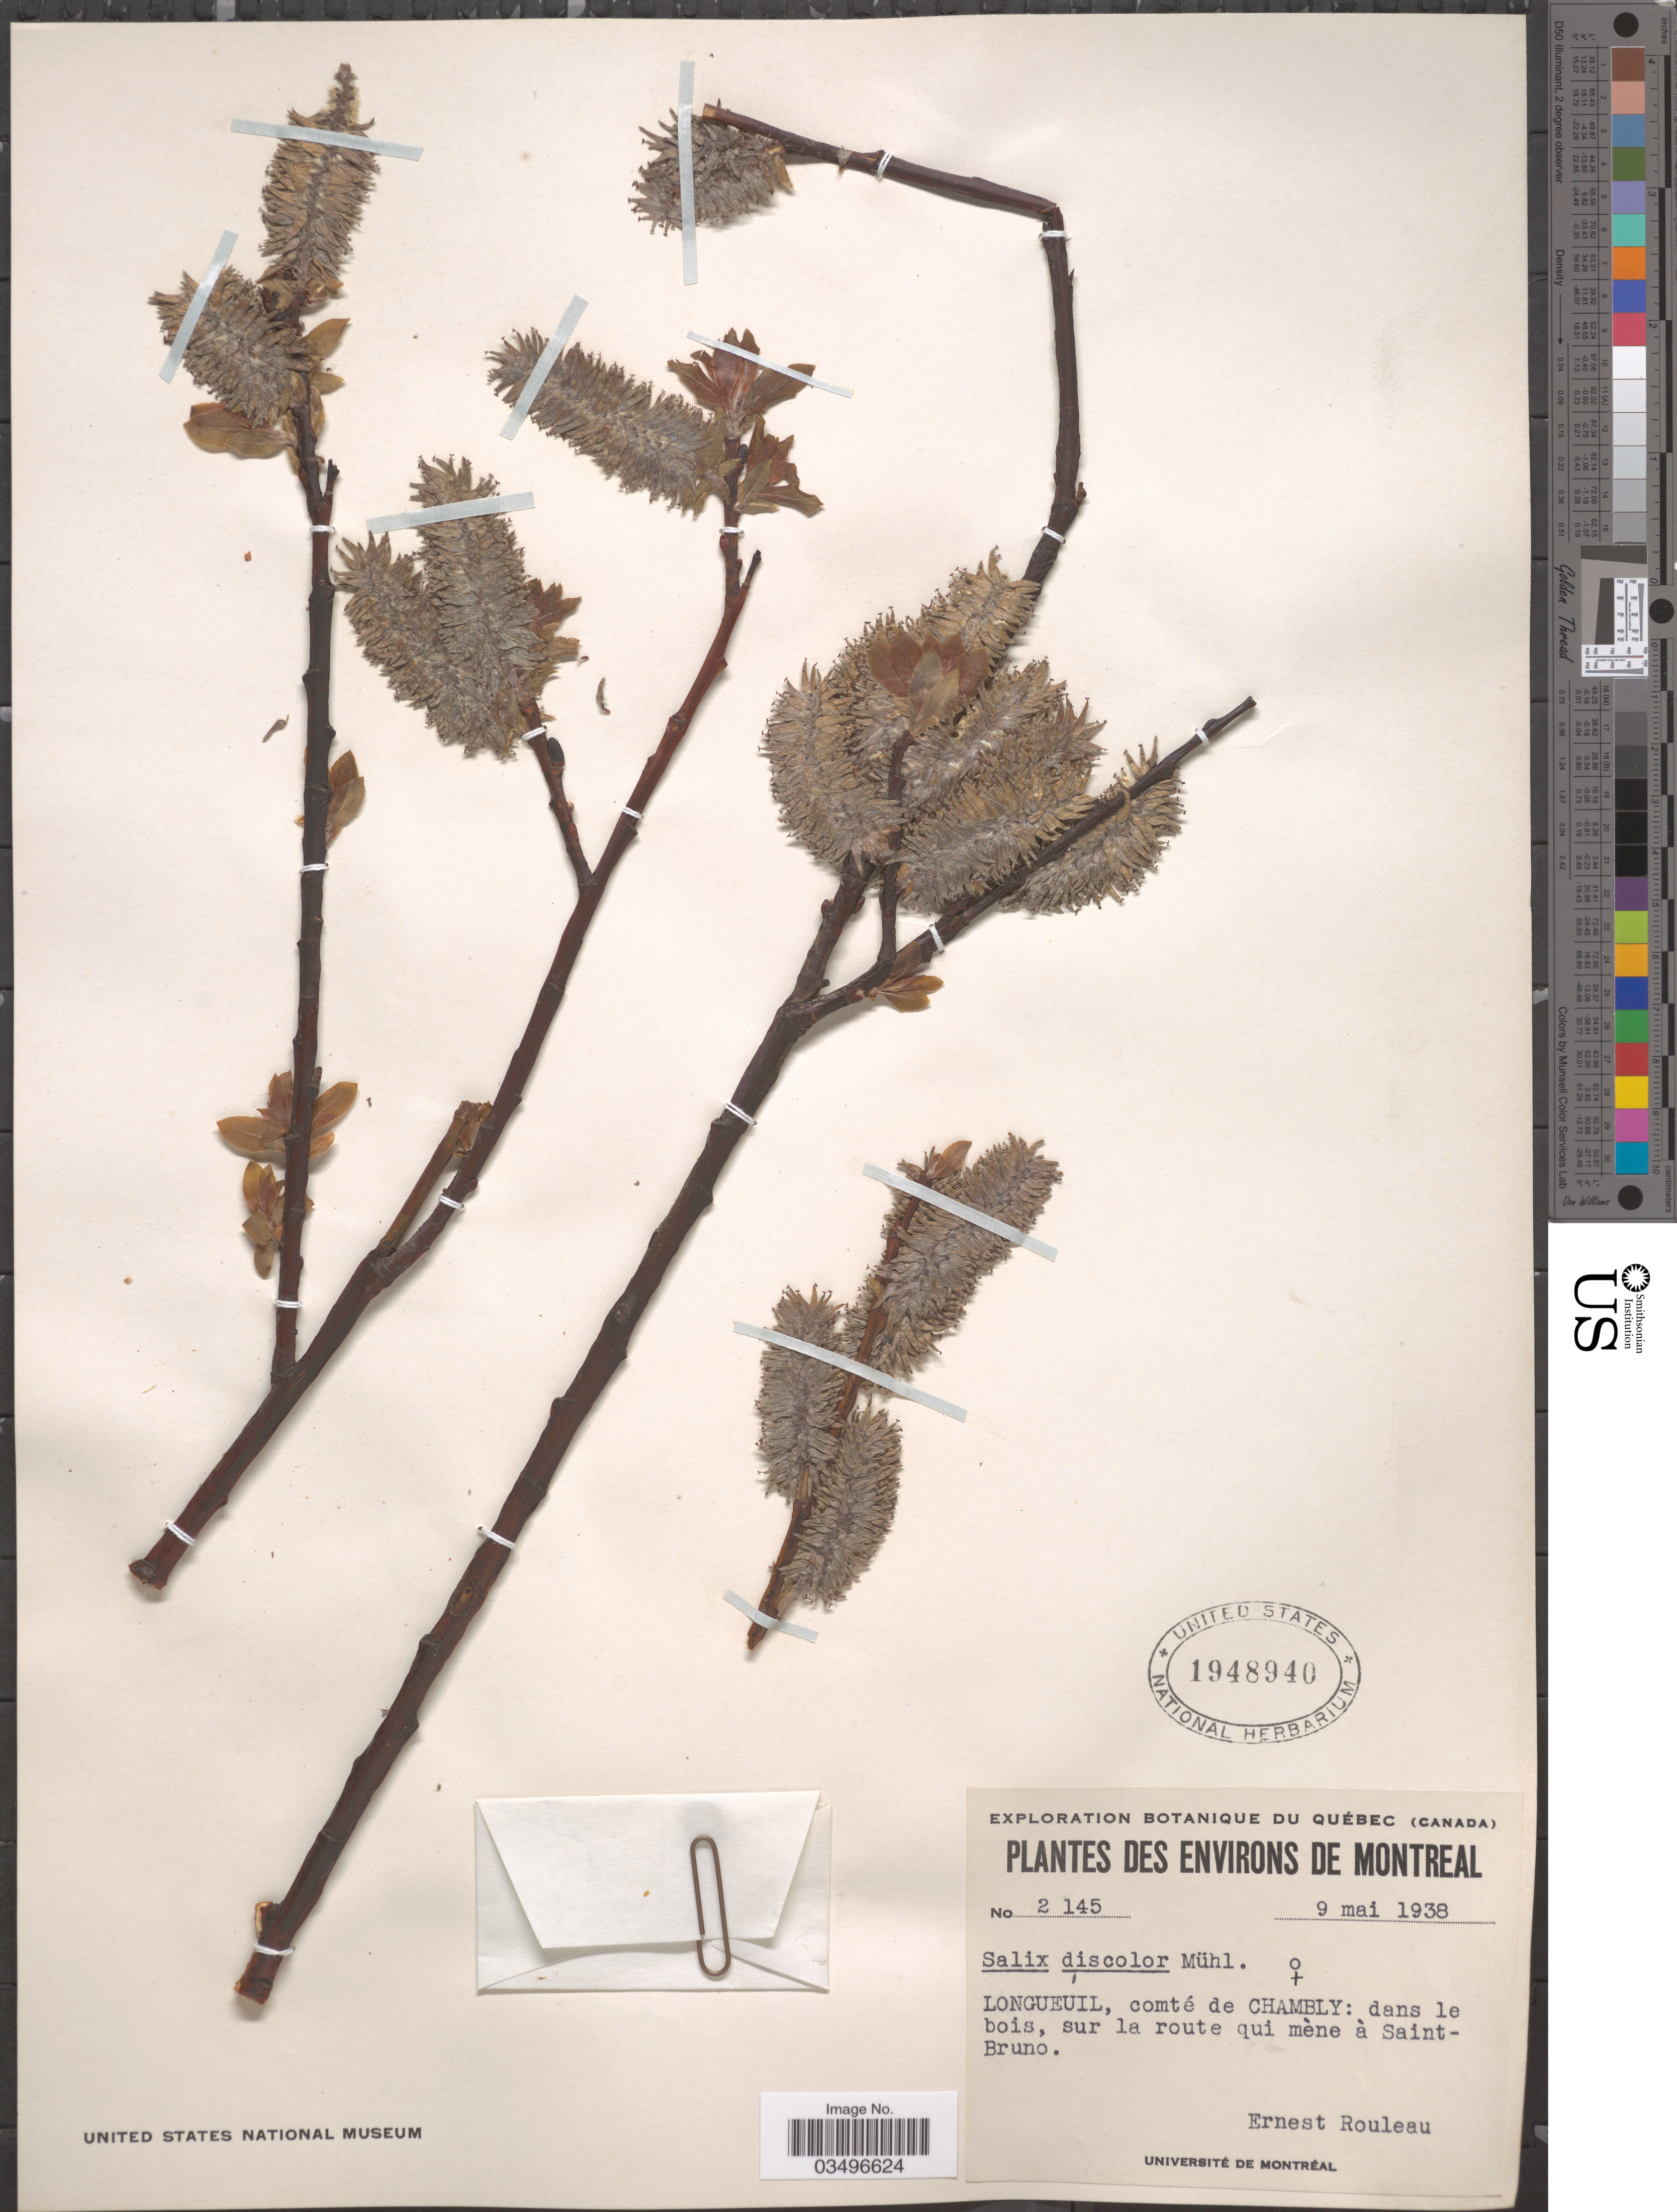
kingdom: Plantae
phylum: Tracheophyta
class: Magnoliopsida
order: Malpighiales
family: Salicaceae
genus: Salix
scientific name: Salix discolor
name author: Muhl.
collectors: E. Rouleau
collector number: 2145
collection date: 1938-05-09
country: Canada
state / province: Quebec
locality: Des environs de Montreal. Longueil, comté de Chambly: dans le bois, sur la route qui mène à Saint-Bruno.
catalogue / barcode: US 1948940